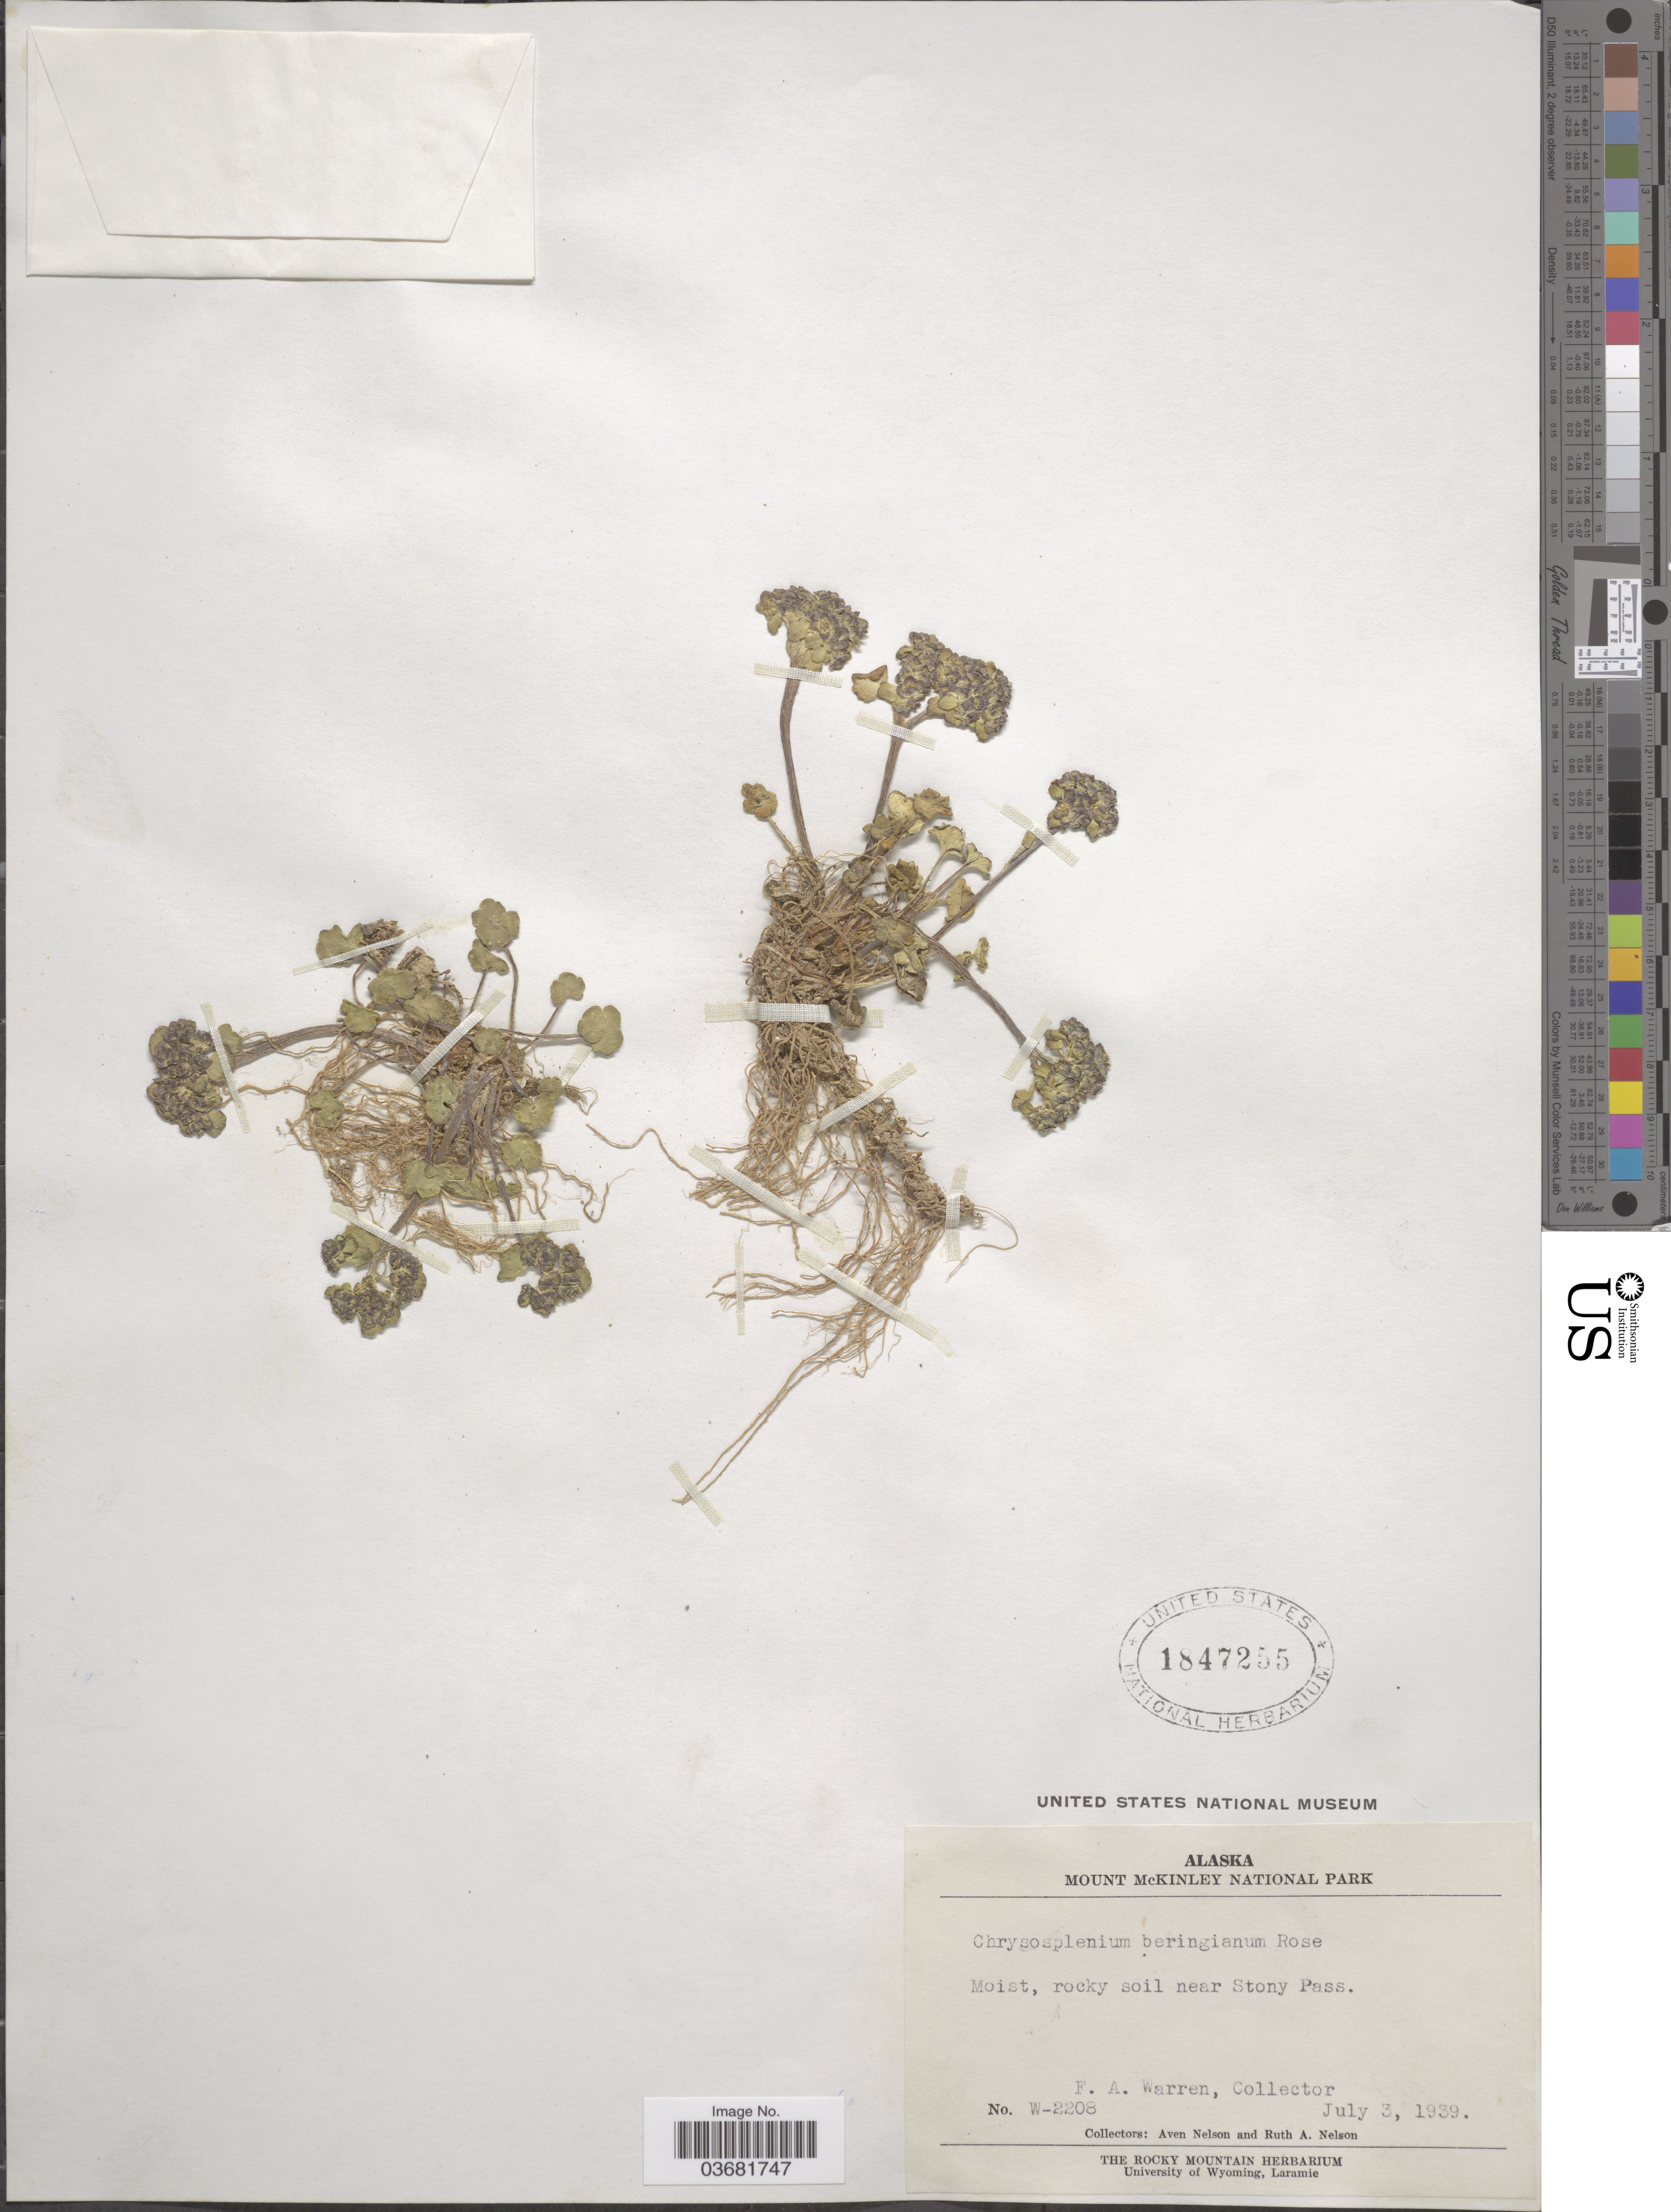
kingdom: Plantae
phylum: Tracheophyta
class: Magnoliopsida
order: Saxifragales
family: Saxifragaceae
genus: Chrysosplenium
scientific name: Chrysosplenium wrightii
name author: Franch. & Sav.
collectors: A. Nelson, R. A. Nelson & G. Warren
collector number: W-2208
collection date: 1939-07-03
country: United States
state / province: Alaska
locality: Mount McKinley National Park. Moist, rocky soil near Stony Pass.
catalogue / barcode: US 1847255